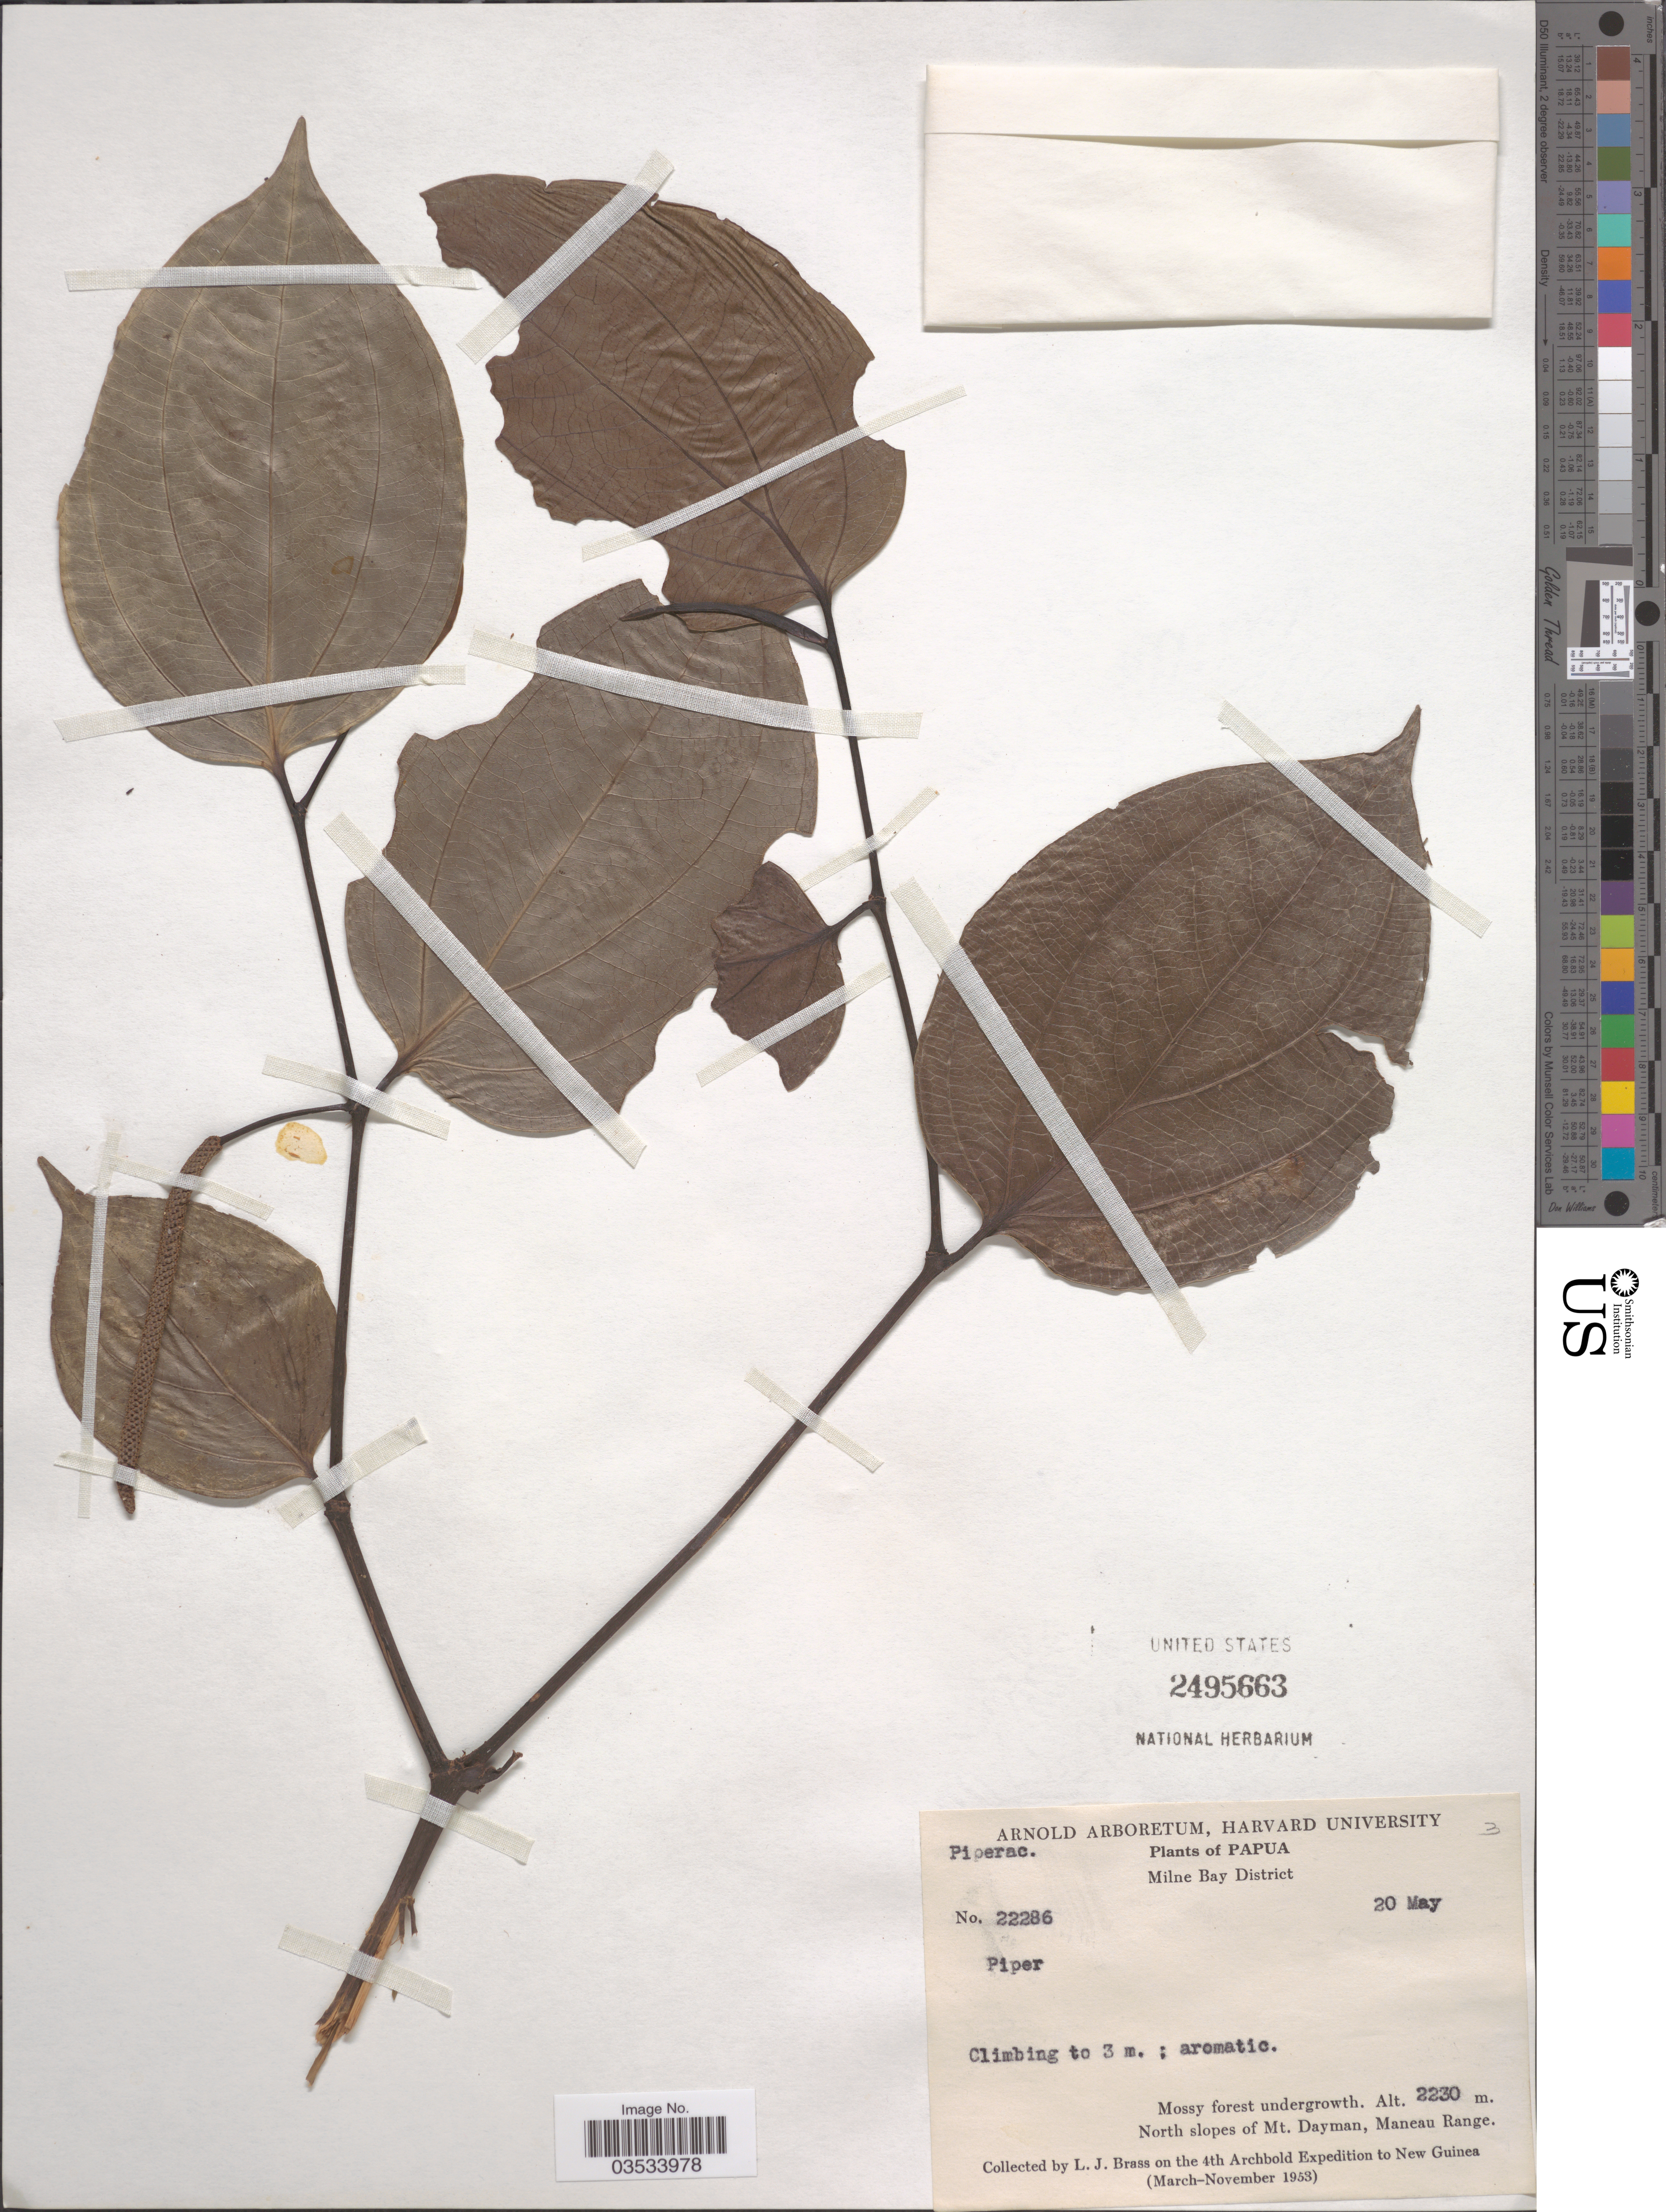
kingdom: Plantae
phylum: Tracheophyta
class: Magnoliopsida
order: Piperales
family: Piperaceae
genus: Piper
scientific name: Piper sp.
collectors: L. J. Brass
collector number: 22286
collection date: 1953-05-20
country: Papua New Guinea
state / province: Milne Bay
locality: Papua. Milne Bay District. North slopes of Mt. Dayman, Maneau Range. New Guinea.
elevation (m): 2230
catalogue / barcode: US 2495663